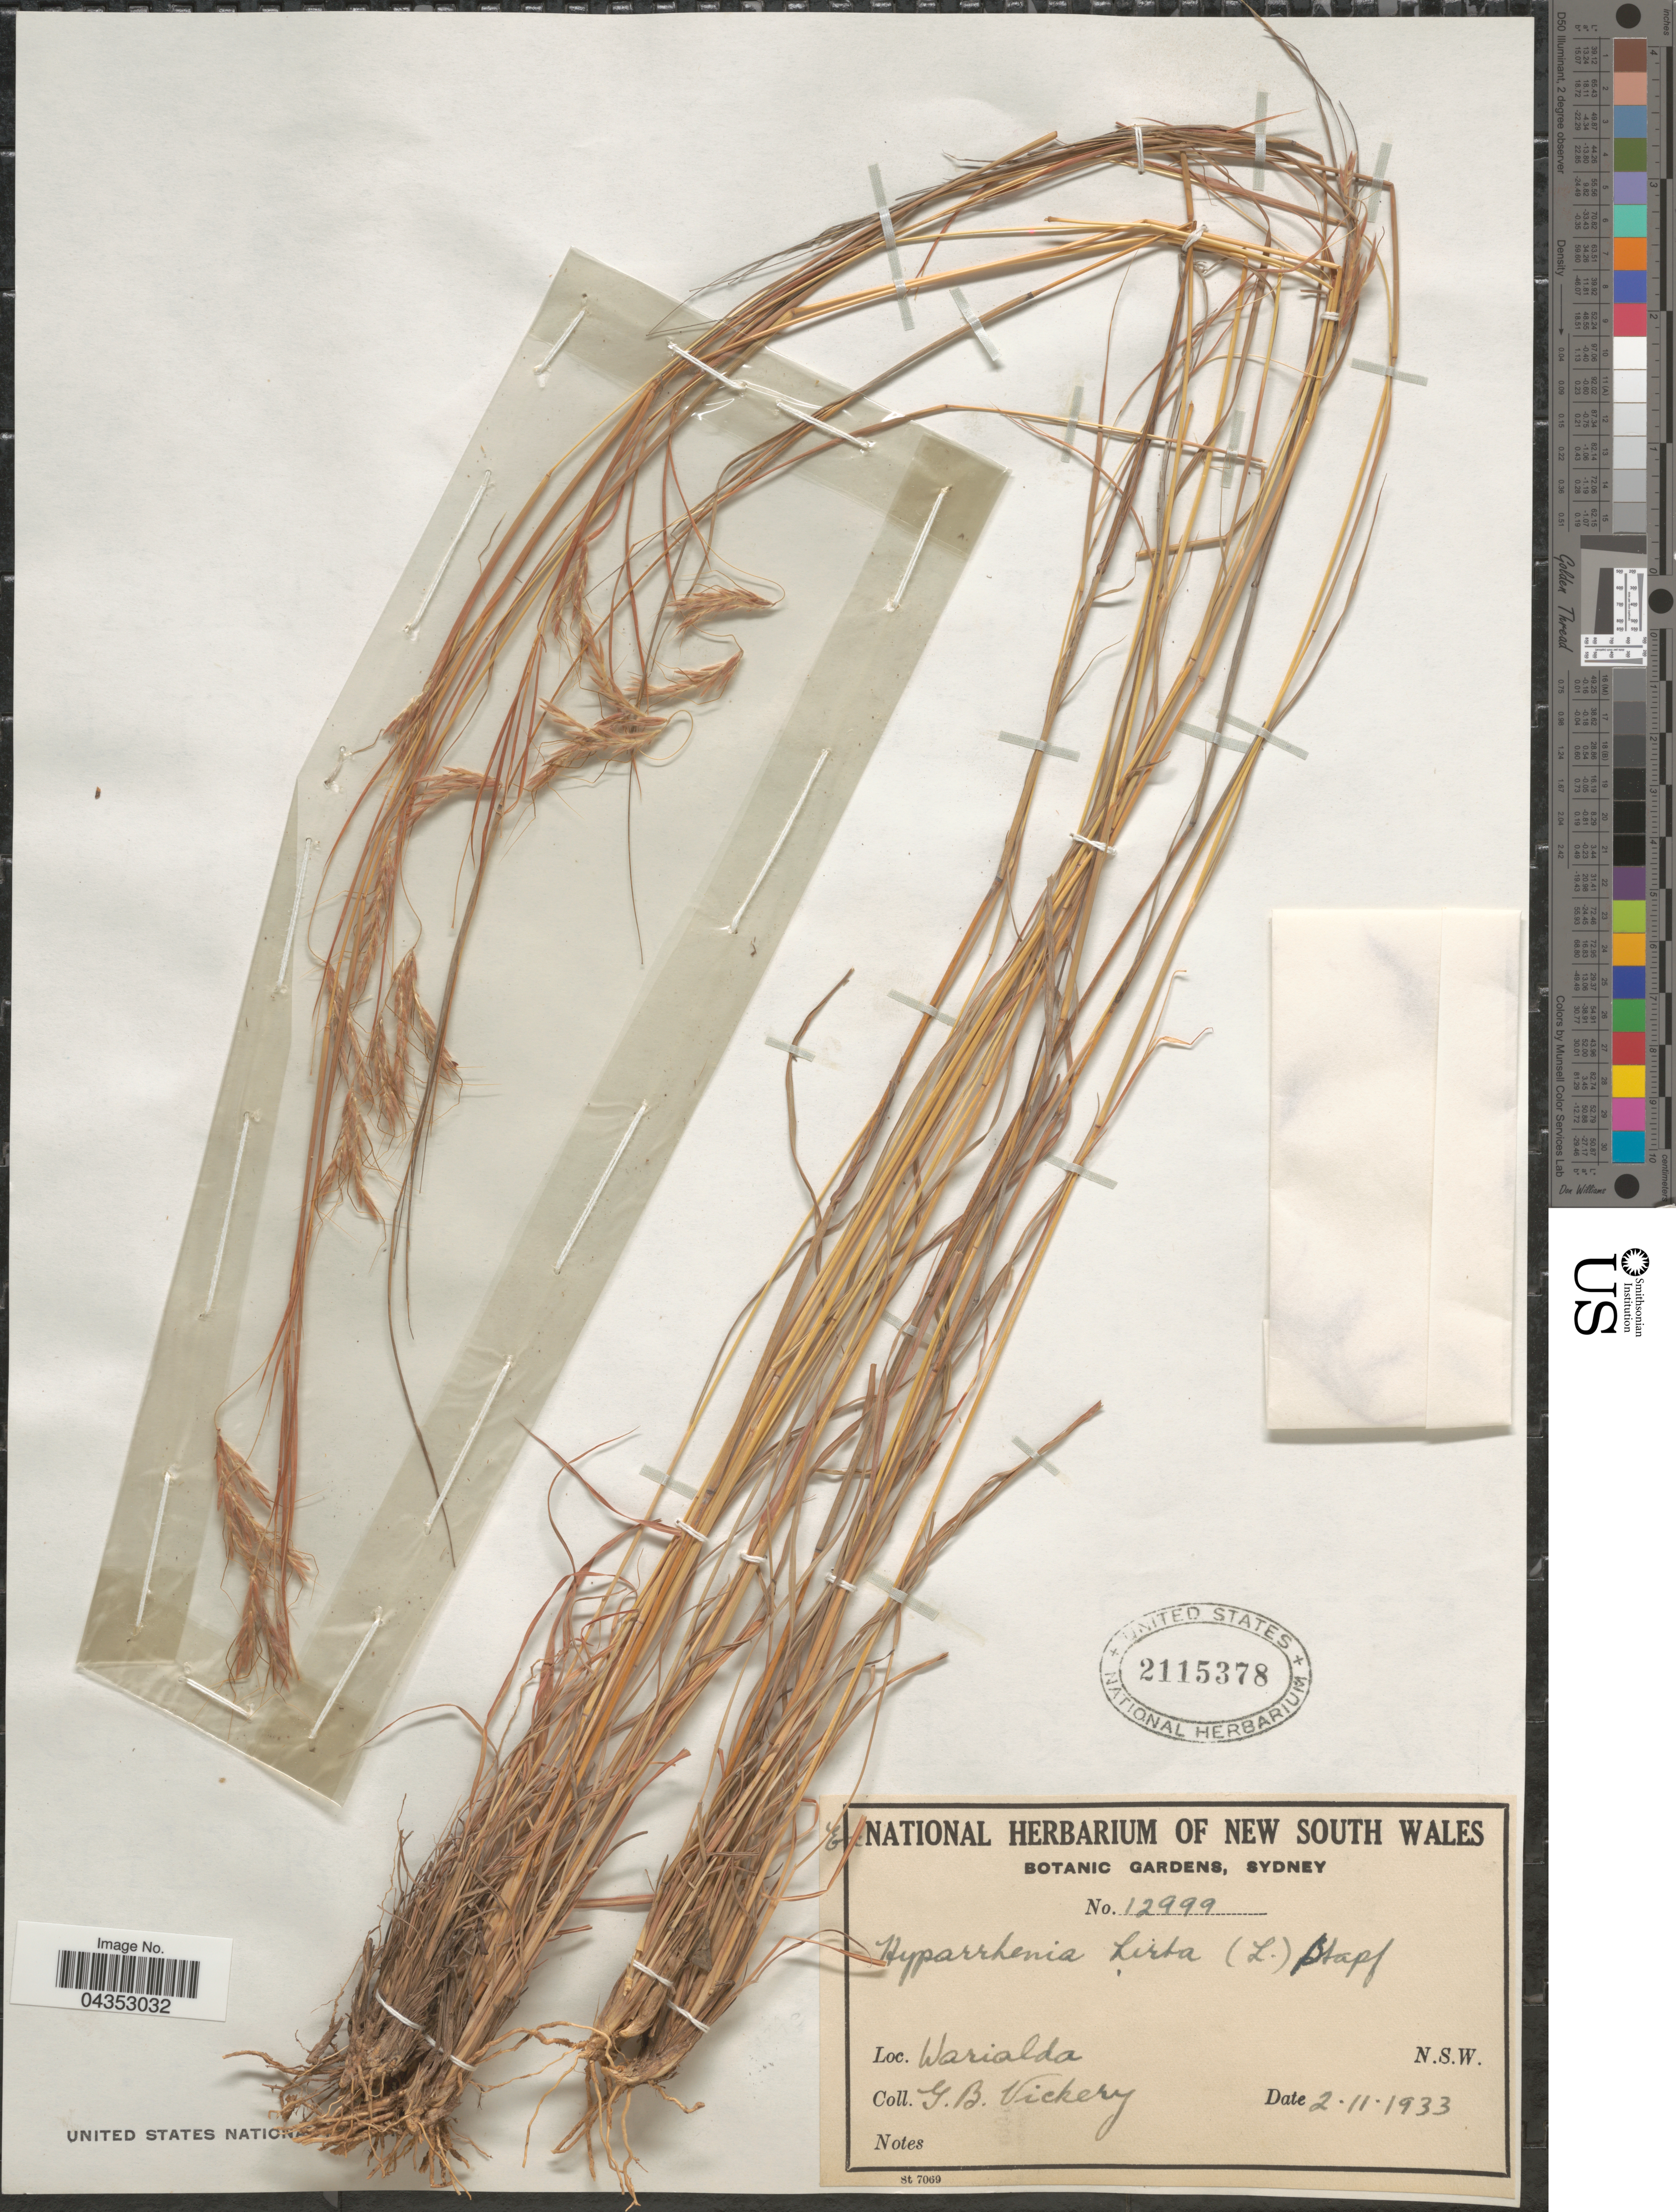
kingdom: Plantae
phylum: Tracheophyta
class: Liliopsida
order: Poales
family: Poaceae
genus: Hyparrhenia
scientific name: Hyparrhenia hirta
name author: (L.) Stapf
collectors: G. Vickery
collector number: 12999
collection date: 1933-11-02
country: Australia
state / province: New South Wales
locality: Warialda.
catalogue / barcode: US 2115378